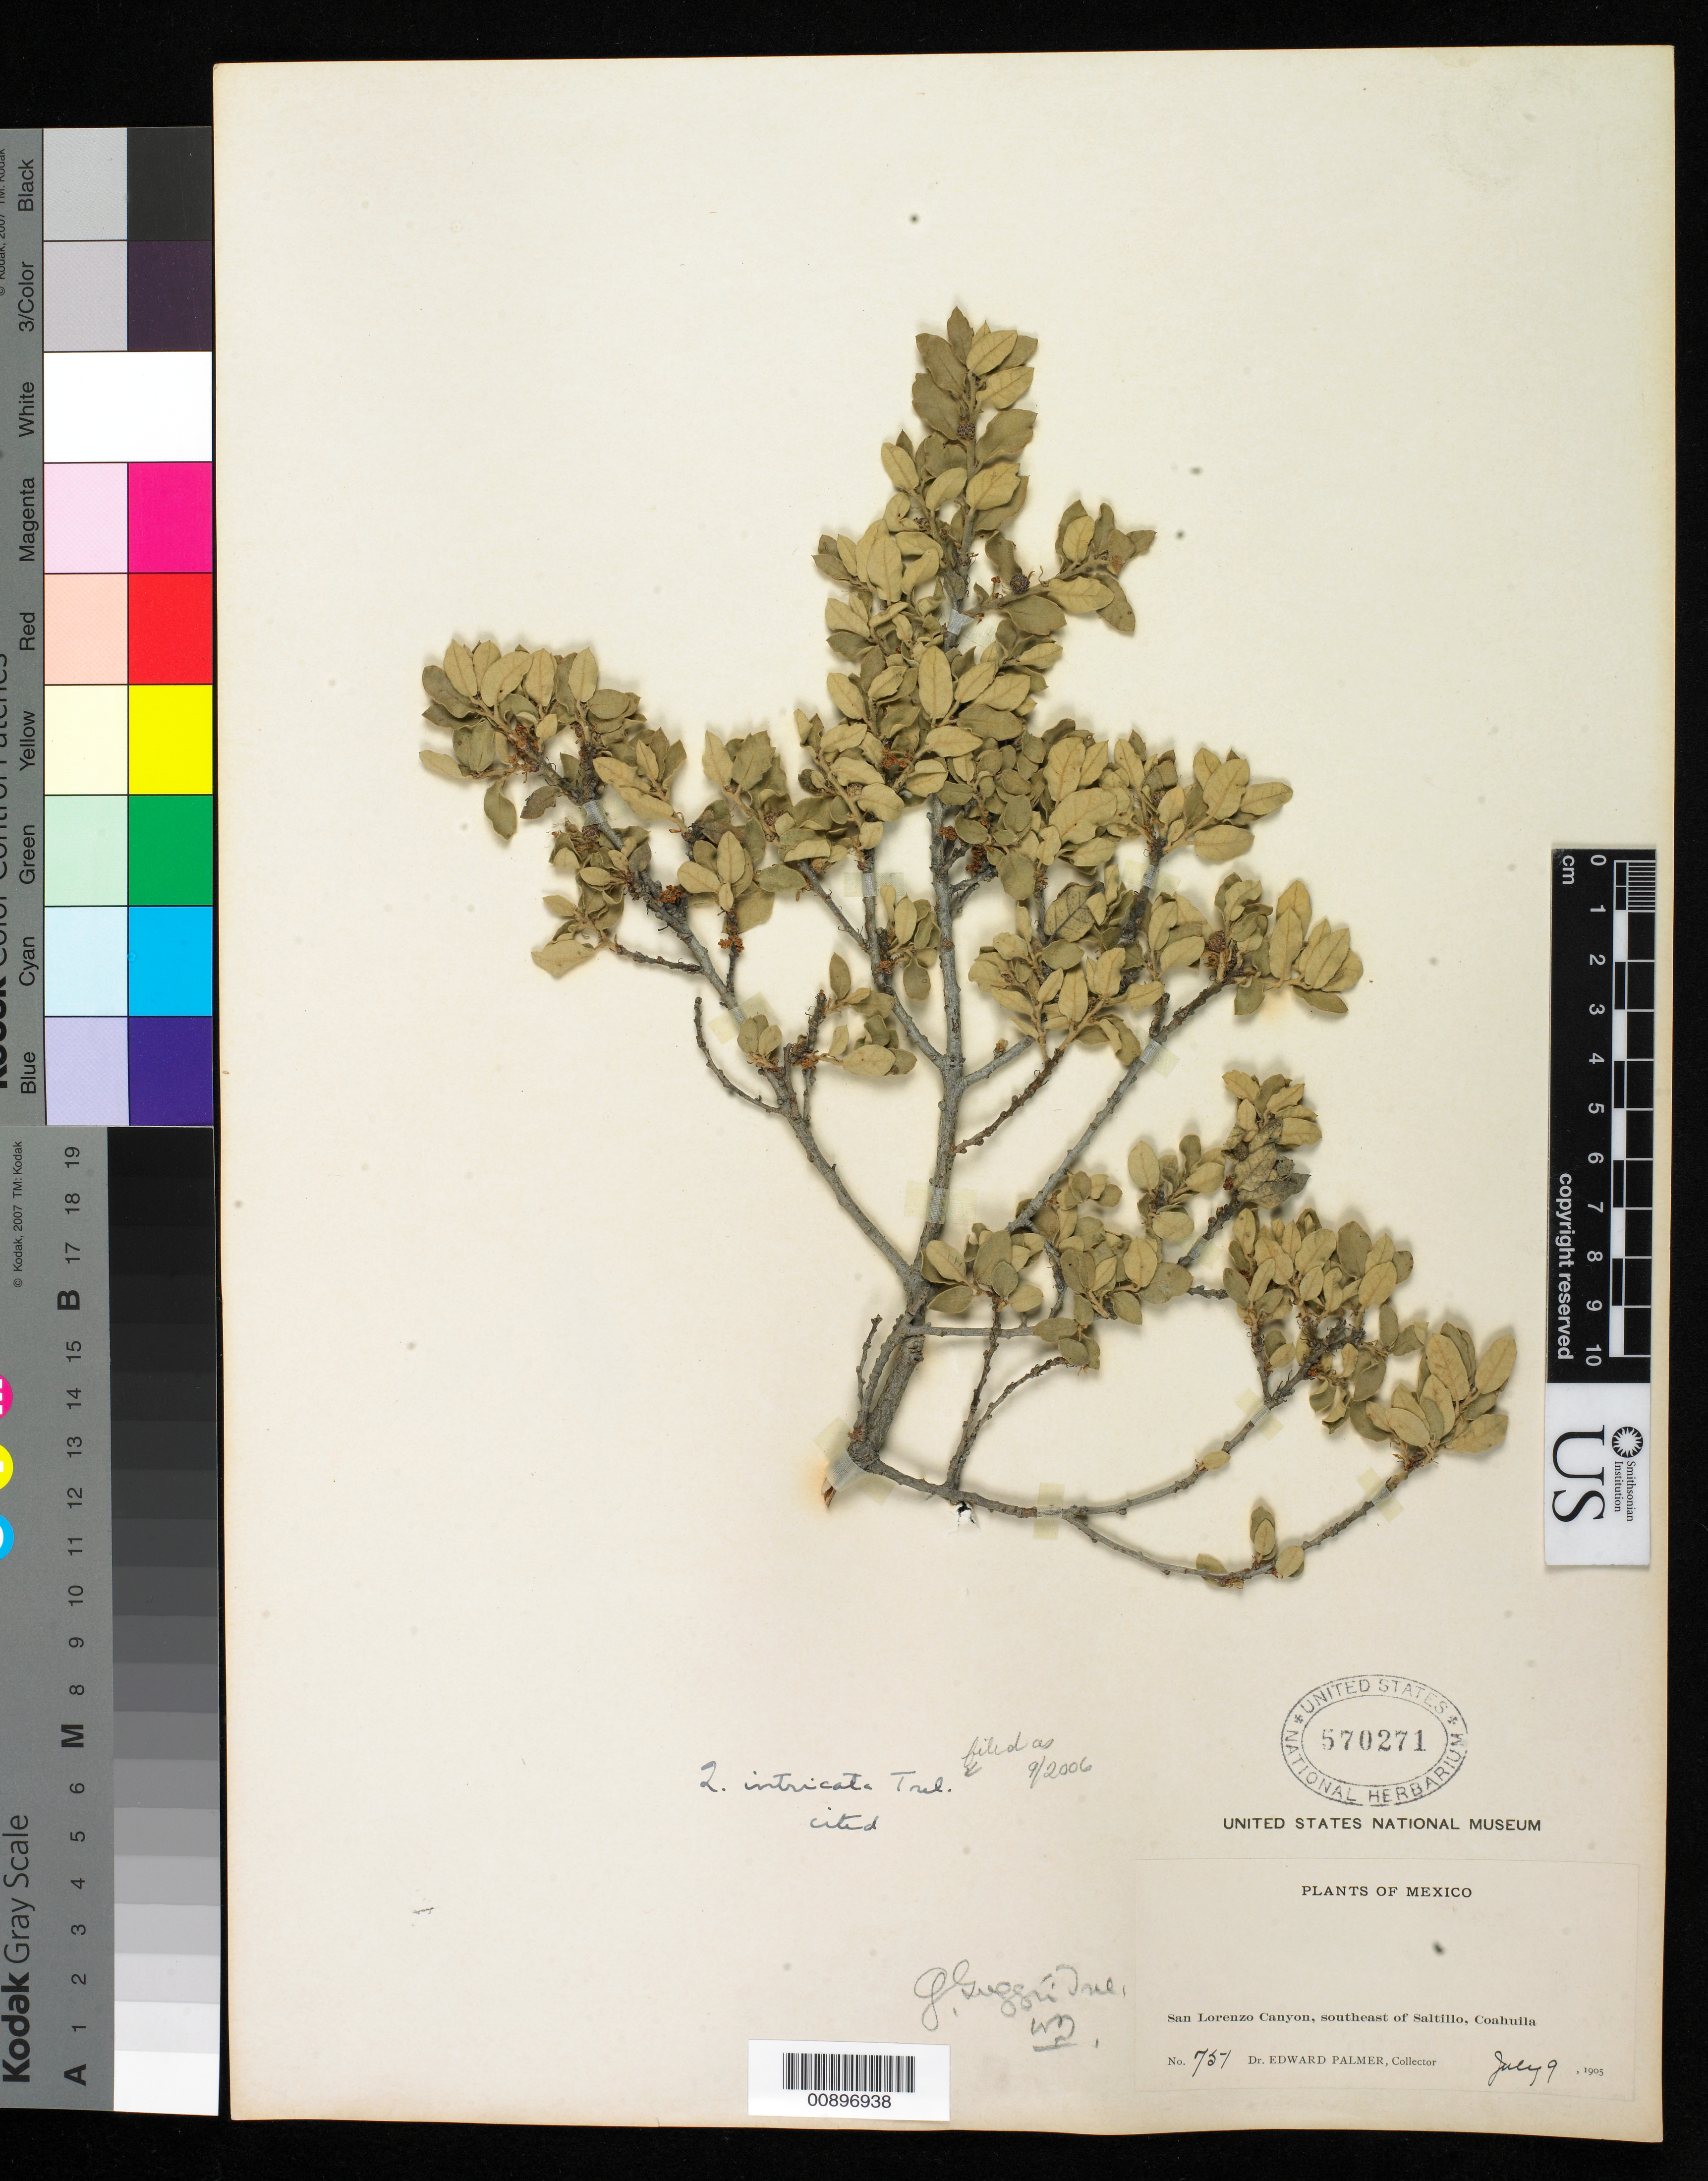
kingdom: Plantae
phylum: Tracheophyta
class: Magnoliopsida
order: Fagales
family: Fagaceae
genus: Quercus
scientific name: Quercus intricata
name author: Trel.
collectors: E. Palmer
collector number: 751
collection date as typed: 09 Jul 1905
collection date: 1905-07-09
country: Mexico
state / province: Coahuila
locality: San Lorenzo Canyon, southeast of Saltillo, Coahuila.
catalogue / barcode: US 570271